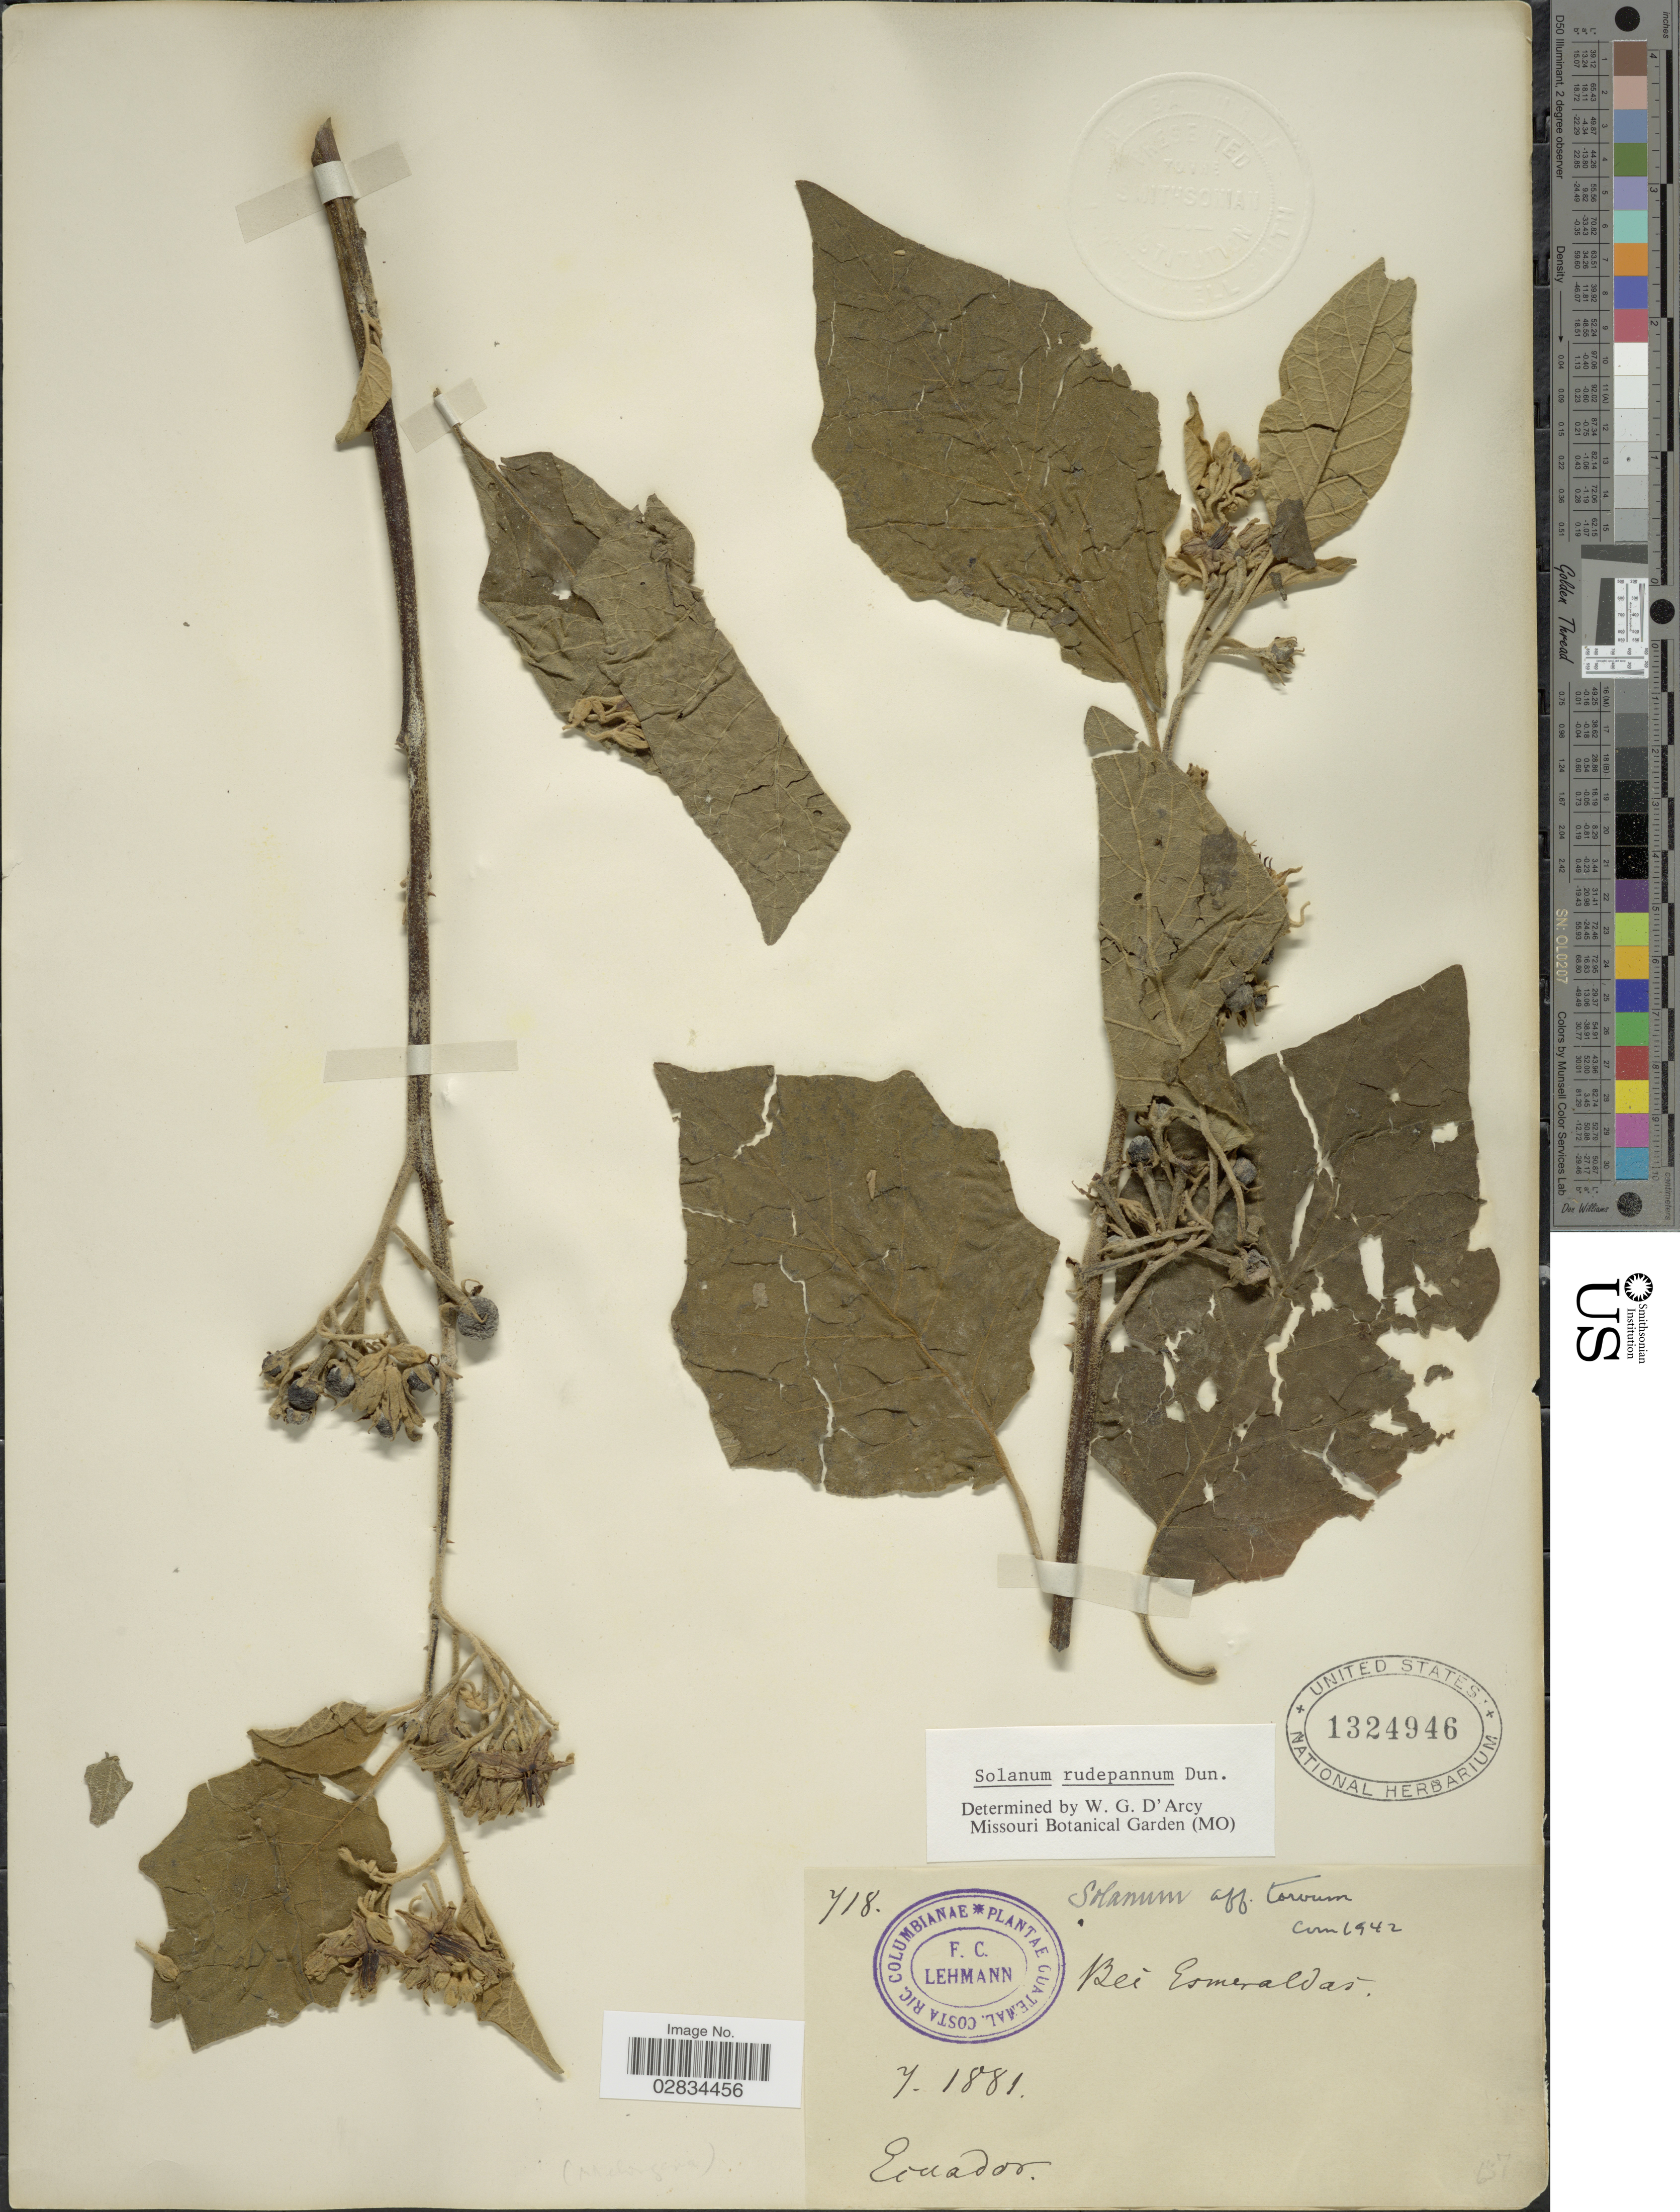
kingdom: Plantae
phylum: Tracheophyta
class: Magnoliopsida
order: Solanales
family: Solanaceae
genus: Solanum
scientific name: Solanum rudepannum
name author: Dunal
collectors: F. C. Lehmann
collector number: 718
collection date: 1881-07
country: Ecuador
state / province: Esmeraldas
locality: Bei Esmeraldas.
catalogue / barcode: US 1324946